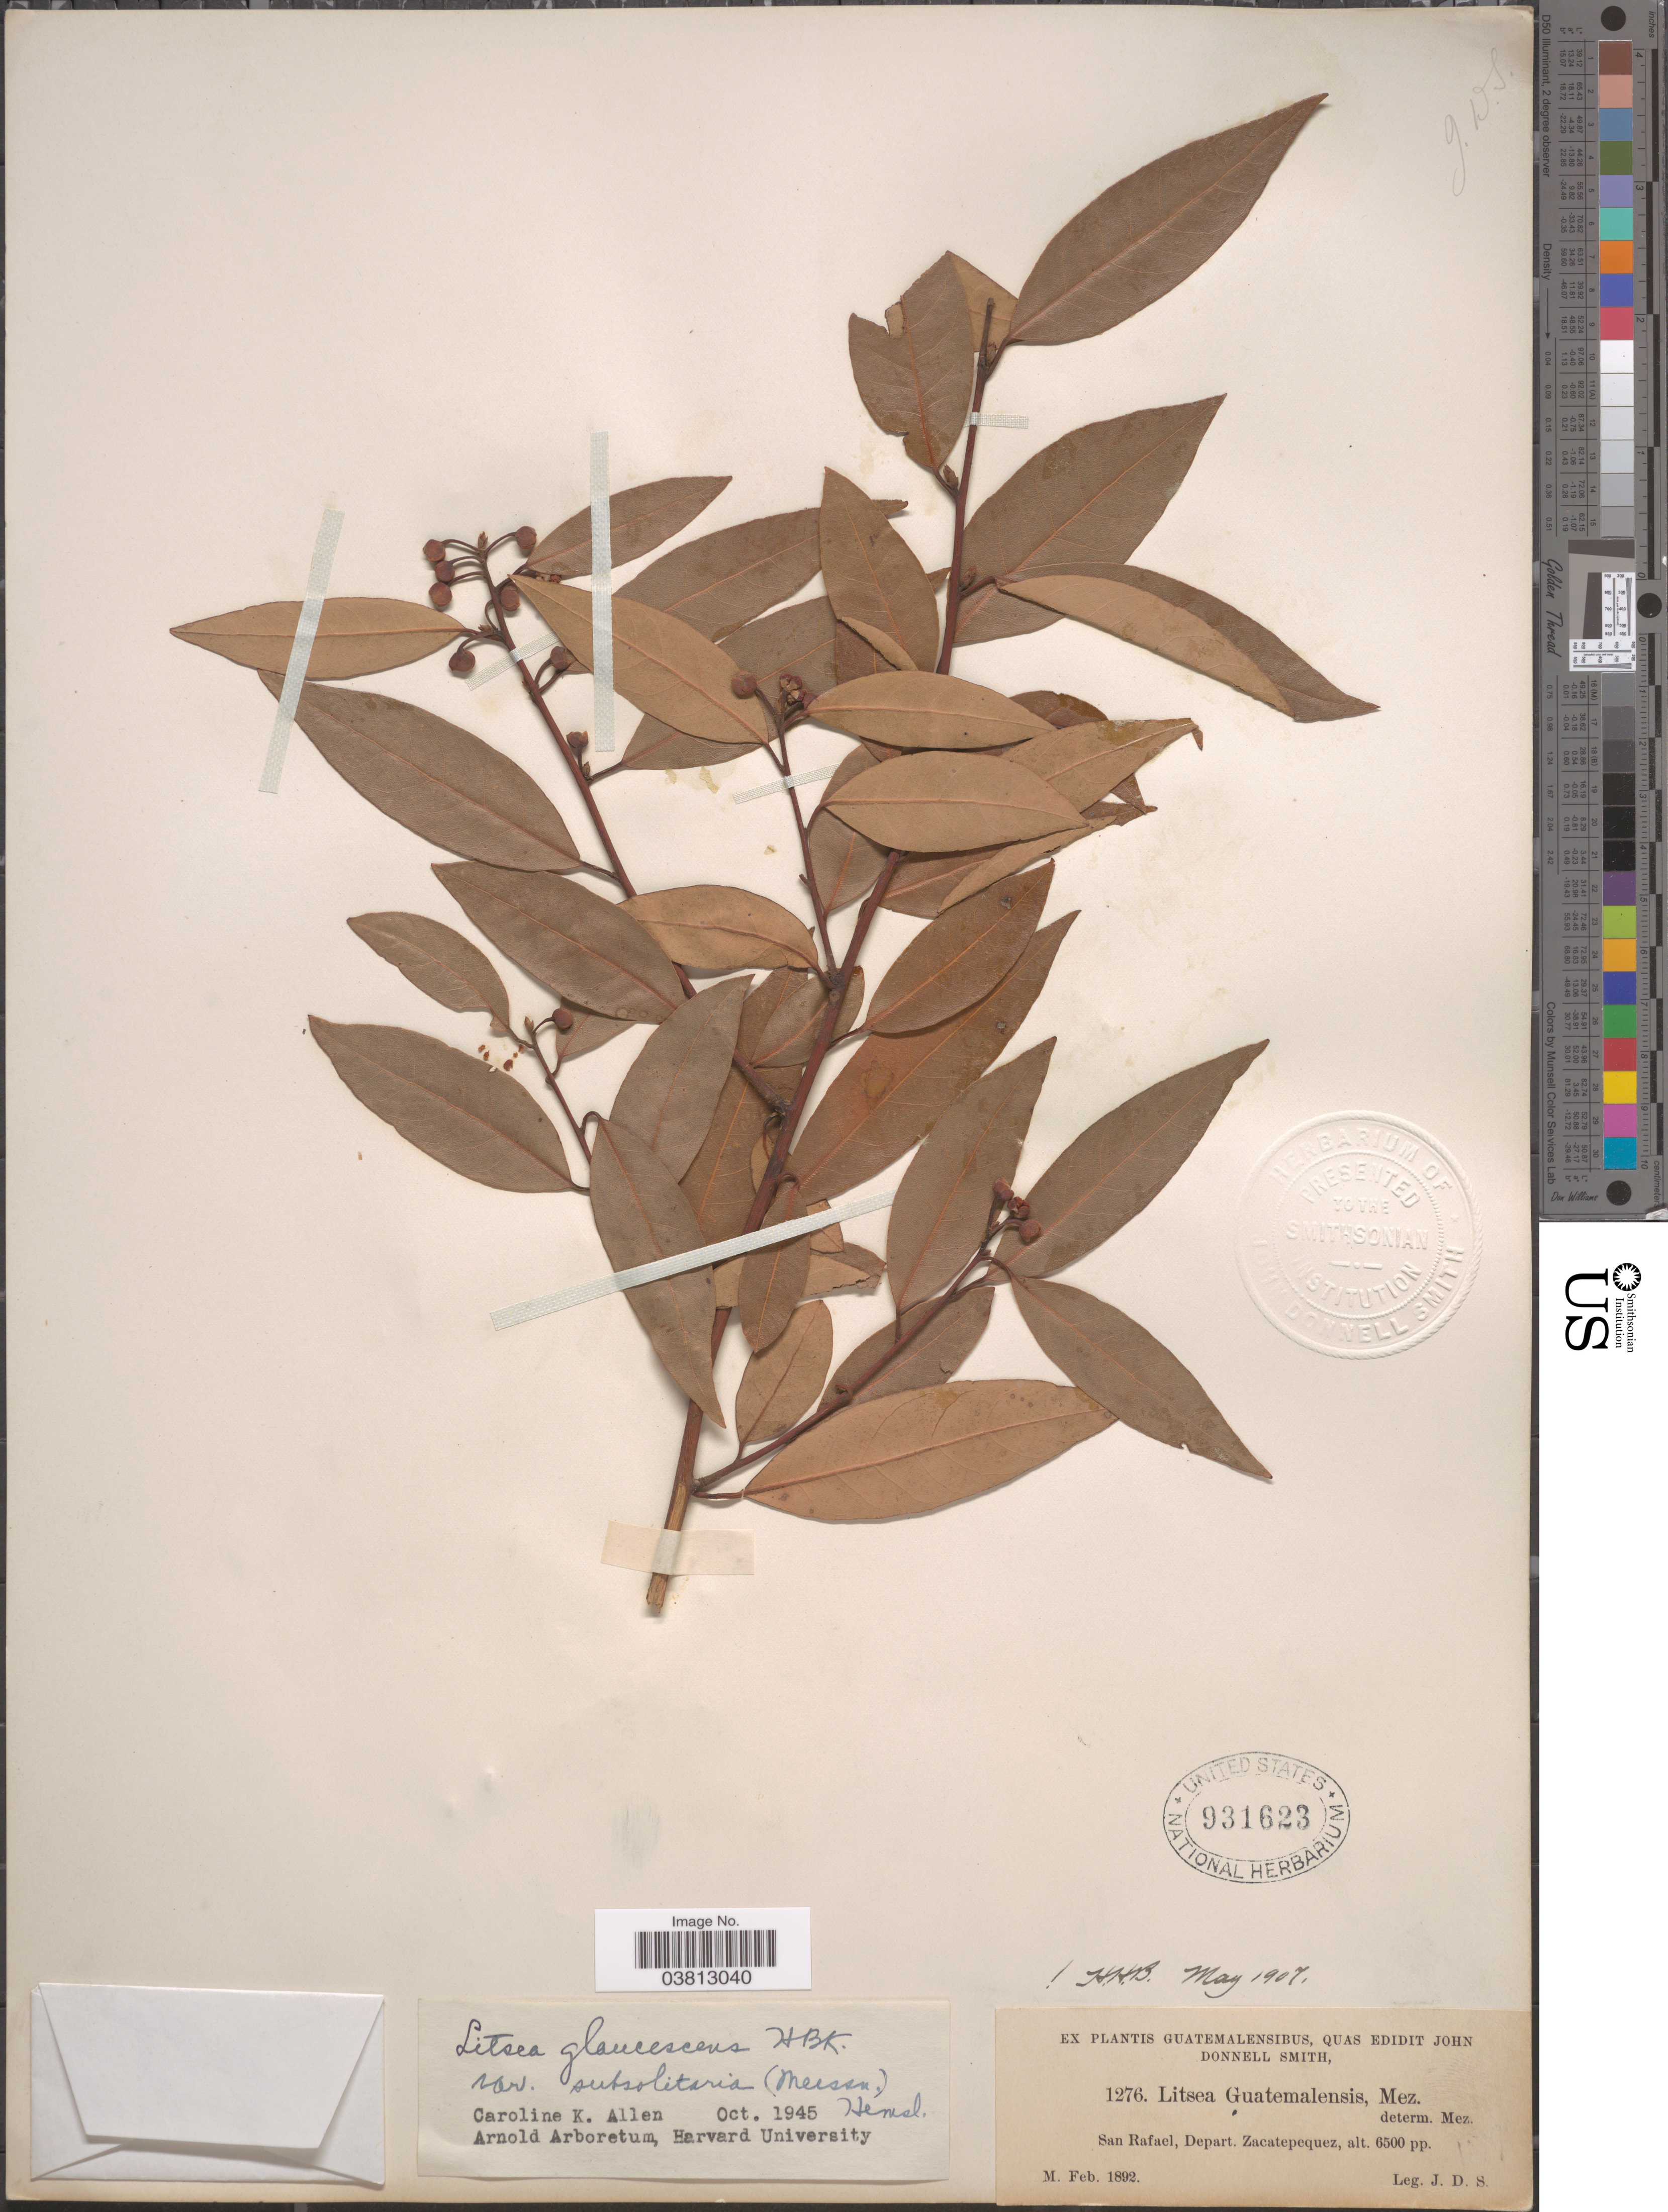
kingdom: Plantae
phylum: Tracheophyta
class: Magnoliopsida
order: Laurales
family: Lauraceae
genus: Litsea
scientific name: Litsea glaucescens var. subsolitaria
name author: Kunth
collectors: J. Donnell Smith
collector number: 1276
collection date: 1892-02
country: Guatemala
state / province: Sacatepequez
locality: San Rafael, Depart. Zacatepequez.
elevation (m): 1981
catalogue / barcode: US 931623